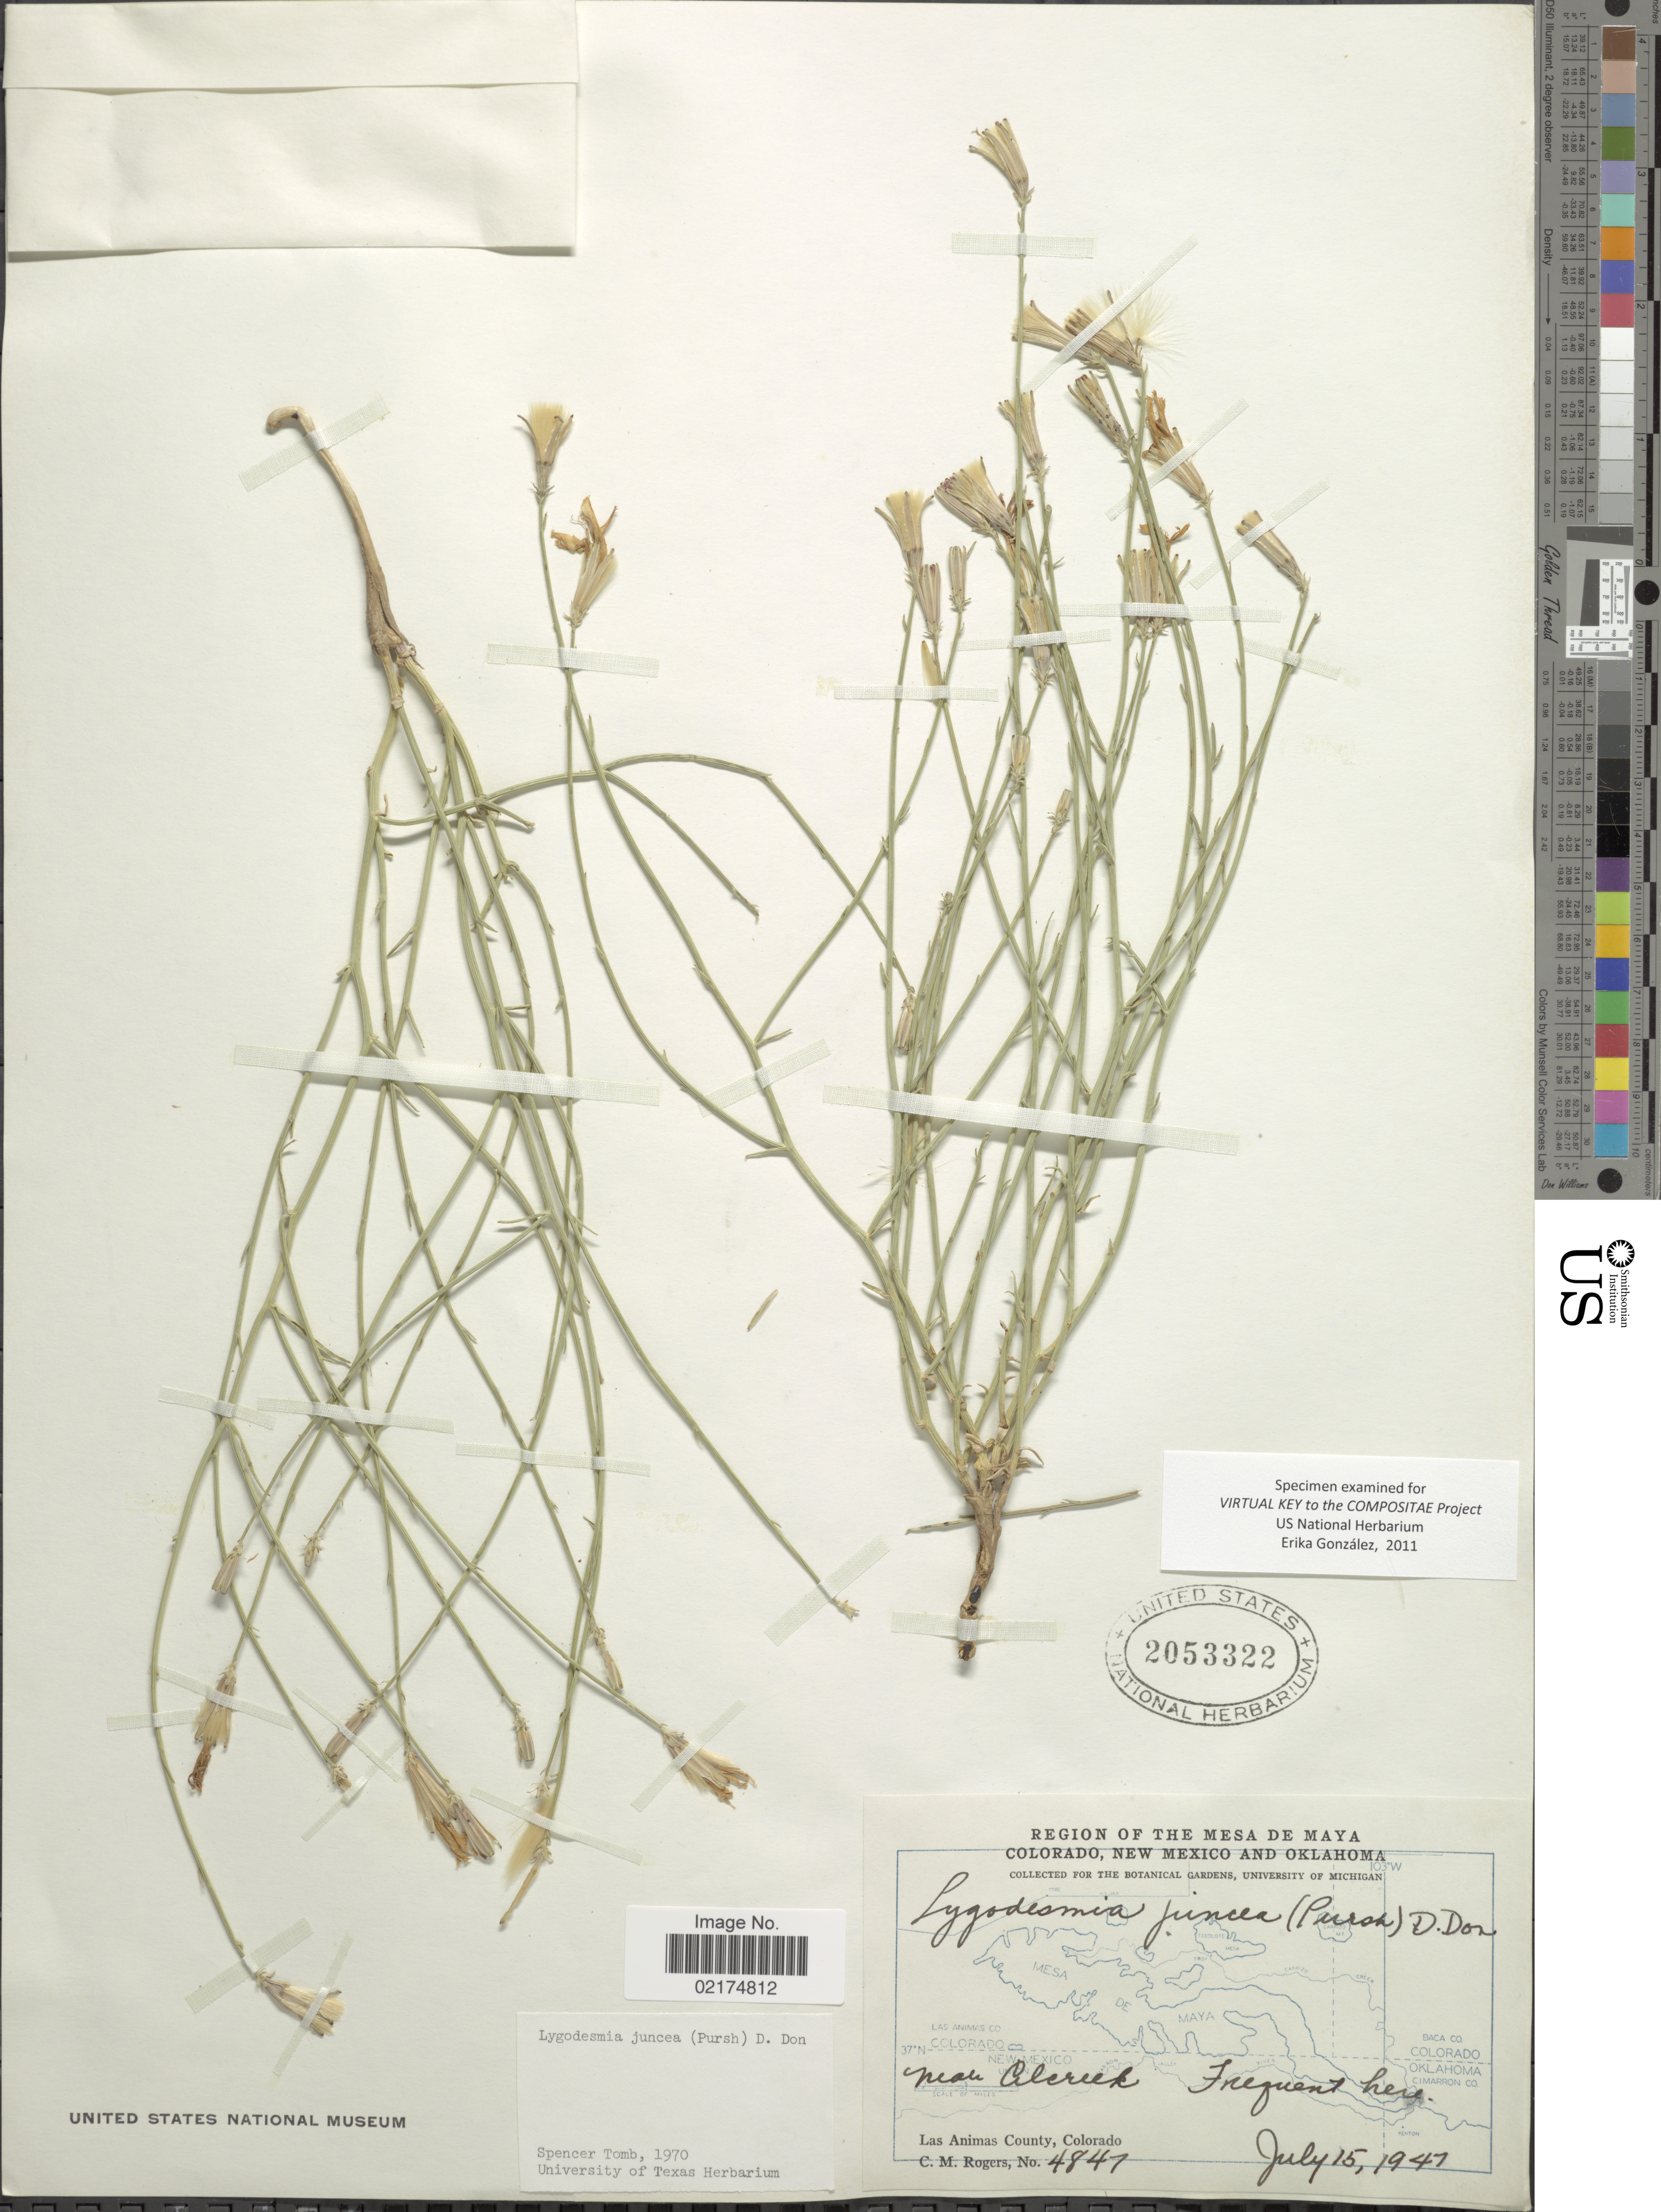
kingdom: Plantae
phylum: Tracheophyta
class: Magnoliopsida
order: Asterales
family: Asteraceae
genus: Lygodesmia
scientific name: Lygodesmia juncea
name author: D. Don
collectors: C. M. Rogers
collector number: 4847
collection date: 1947-07-15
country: United States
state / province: Colorado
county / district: Las Animas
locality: Near Alcreek, Las Animas County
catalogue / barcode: US 2053322